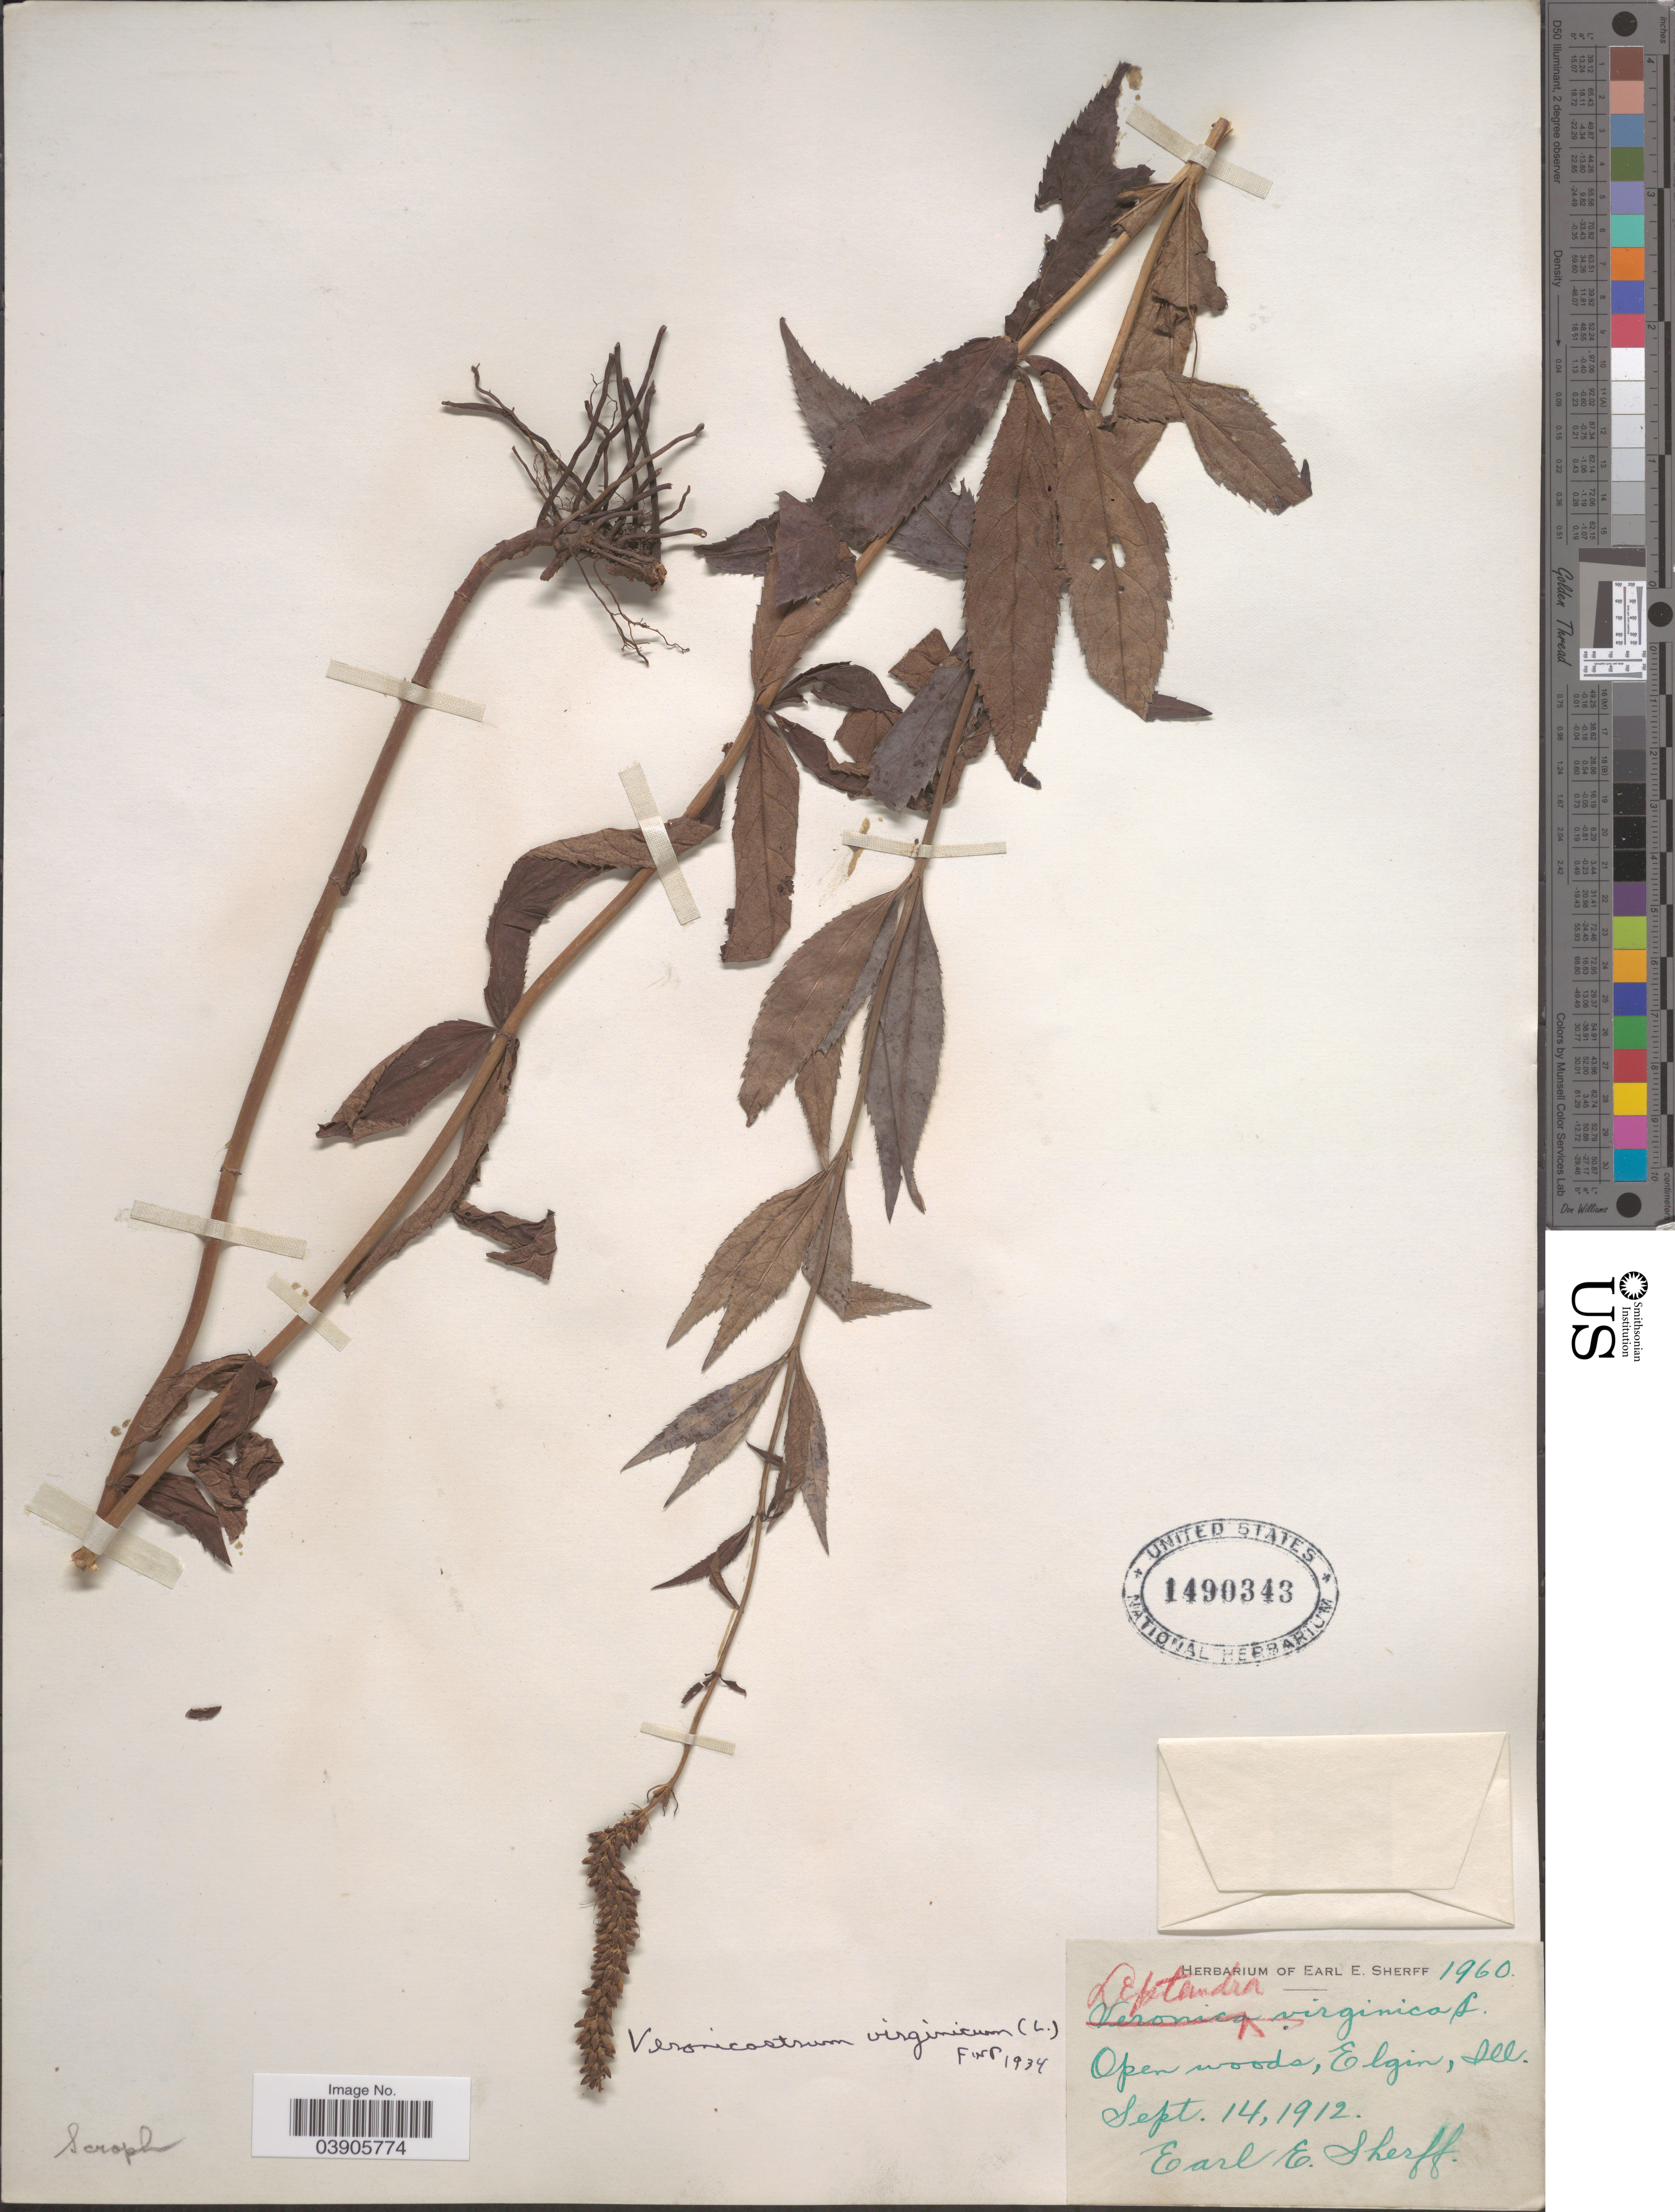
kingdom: Plantae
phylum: Tracheophyta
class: Magnoliopsida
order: Lamiales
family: Plantaginaceae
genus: Veronicastrum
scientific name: Veronicastrum virginicum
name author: (L.) Farw.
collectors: E. E. Sherff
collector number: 1960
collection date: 1912-09-14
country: United States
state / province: Illinois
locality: Open woods, Elgin.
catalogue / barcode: US 1490343